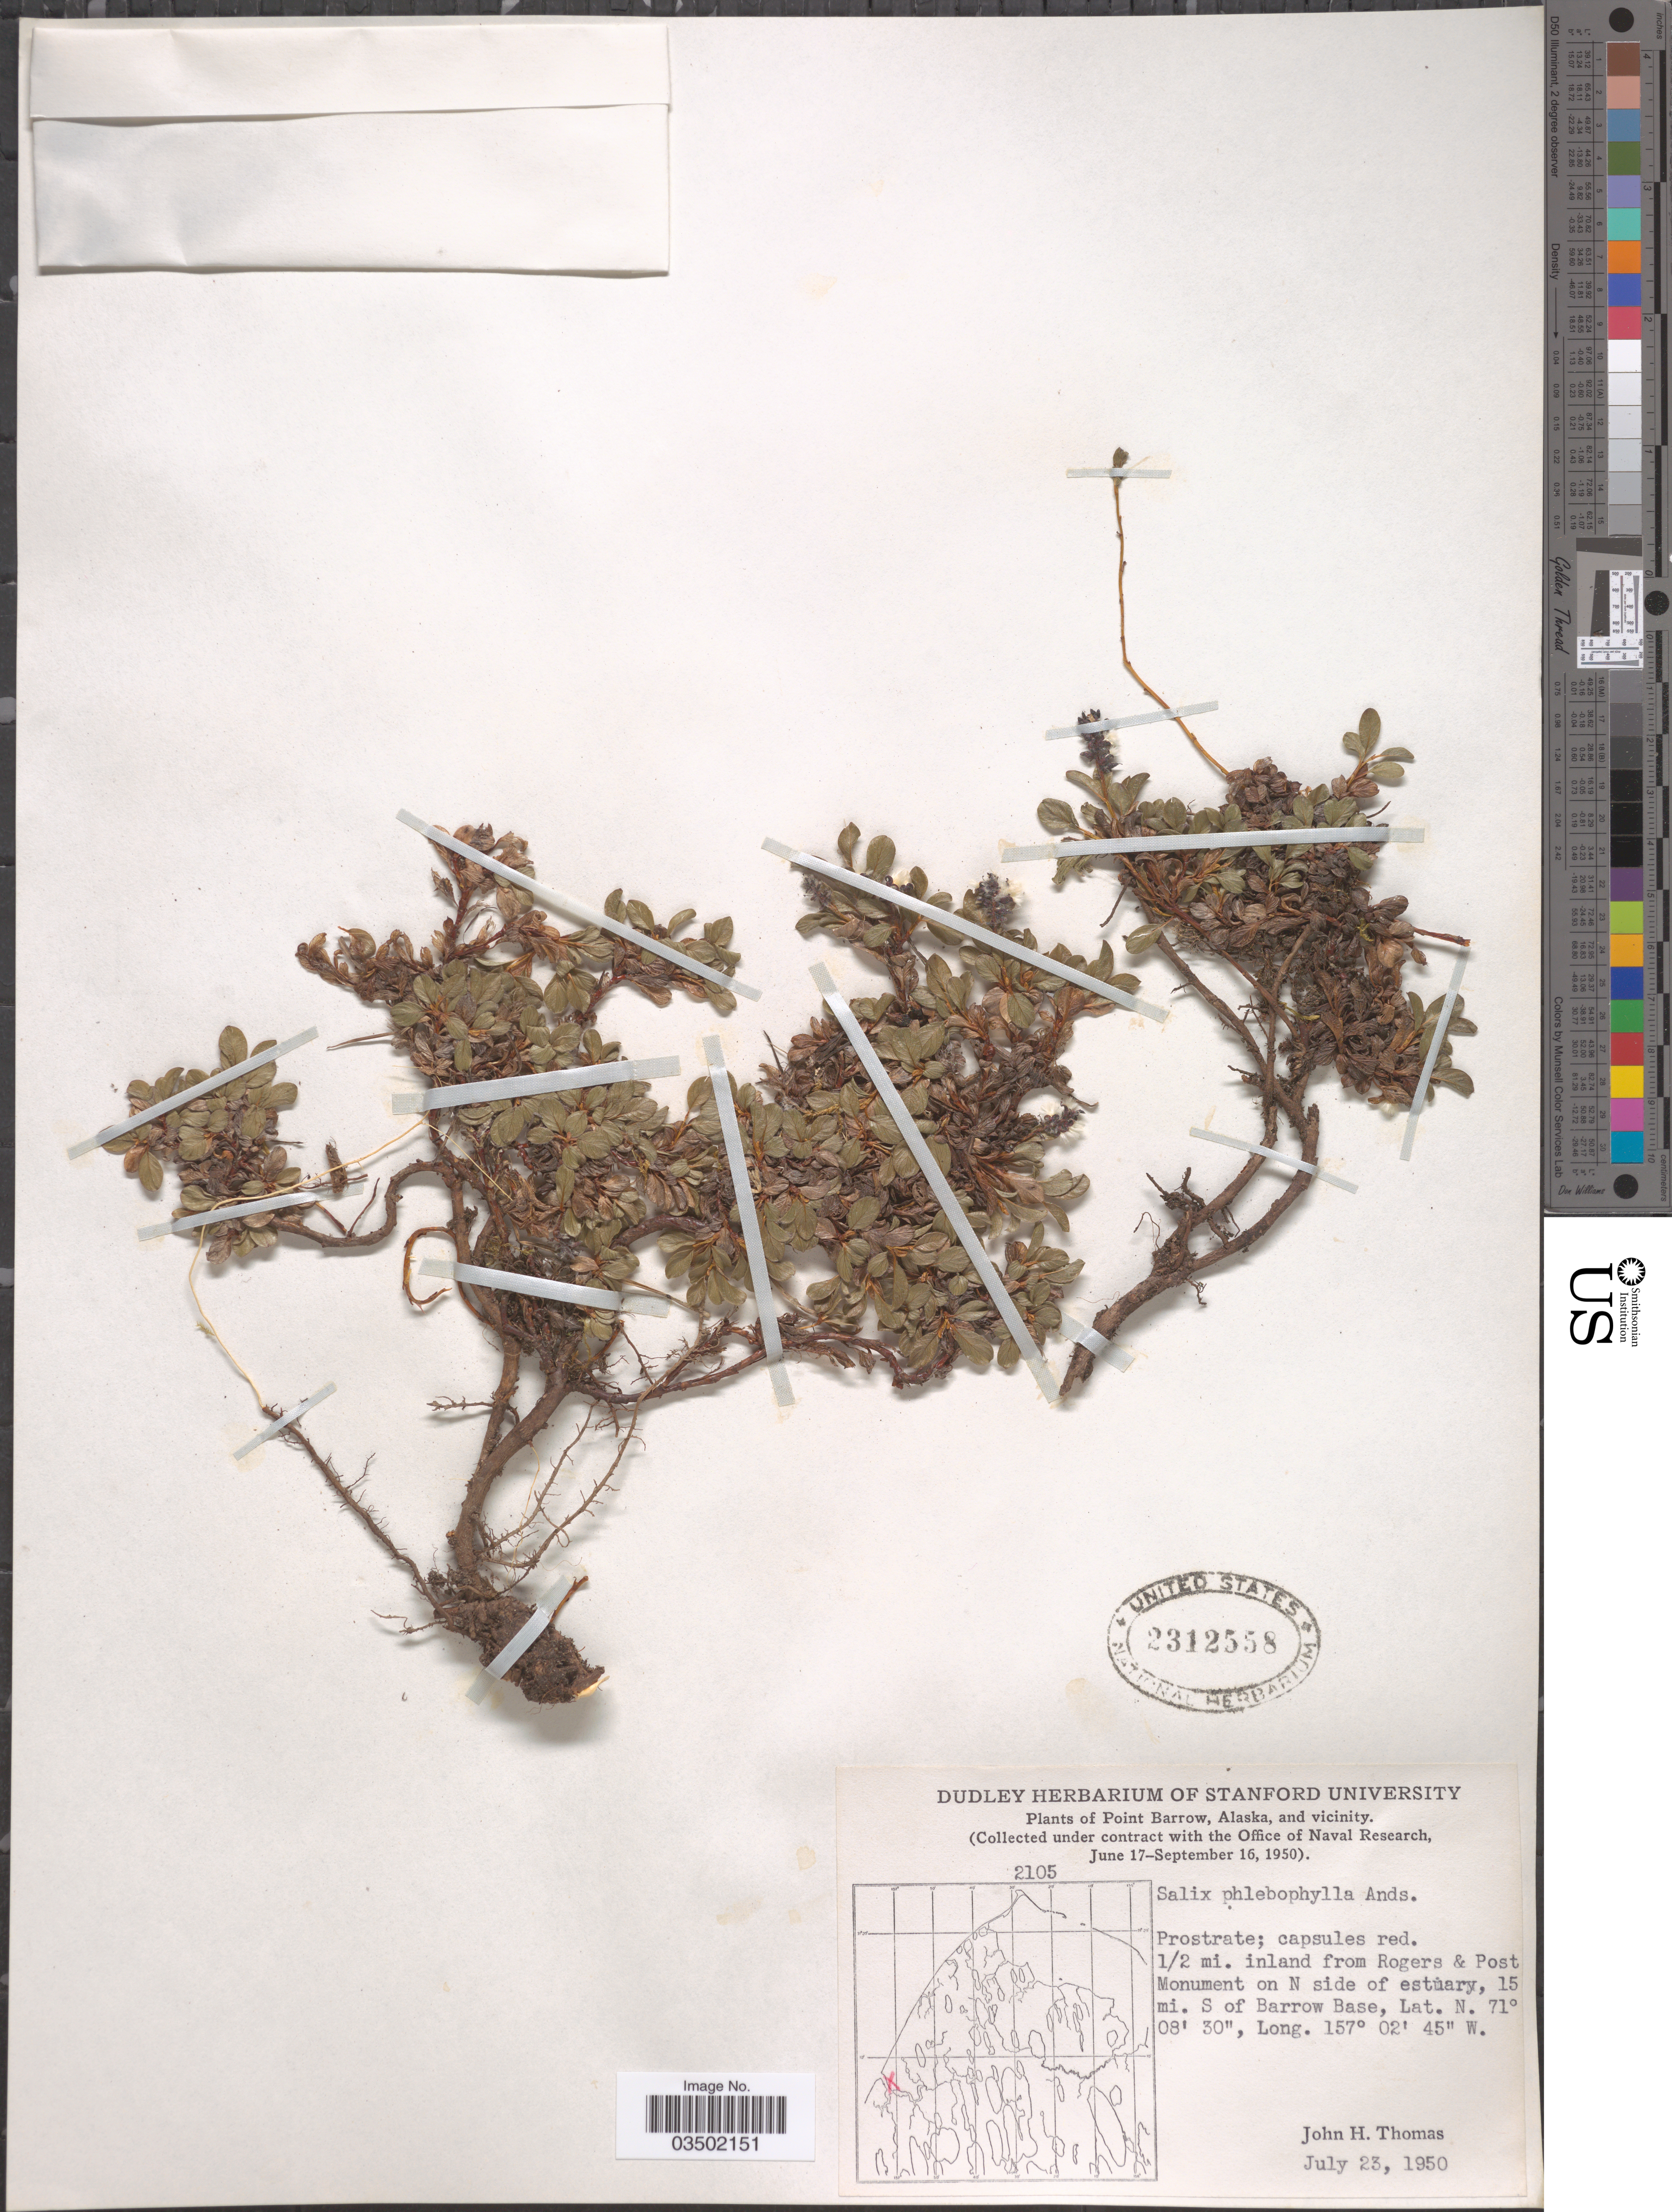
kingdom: Plantae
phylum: Tracheophyta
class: Magnoliopsida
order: Malpighiales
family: Salicaceae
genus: Salix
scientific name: Salix phlebophylla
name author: Andersson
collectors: J. H. Thomas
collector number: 2105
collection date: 1950-07-23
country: United States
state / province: Alaska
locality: Point Barrow and vicinity. 1/2 mi. inland from Rogers & Post Monument on N side of estuary, 15 mi. S of Barrow Base.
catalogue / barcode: US 2312558